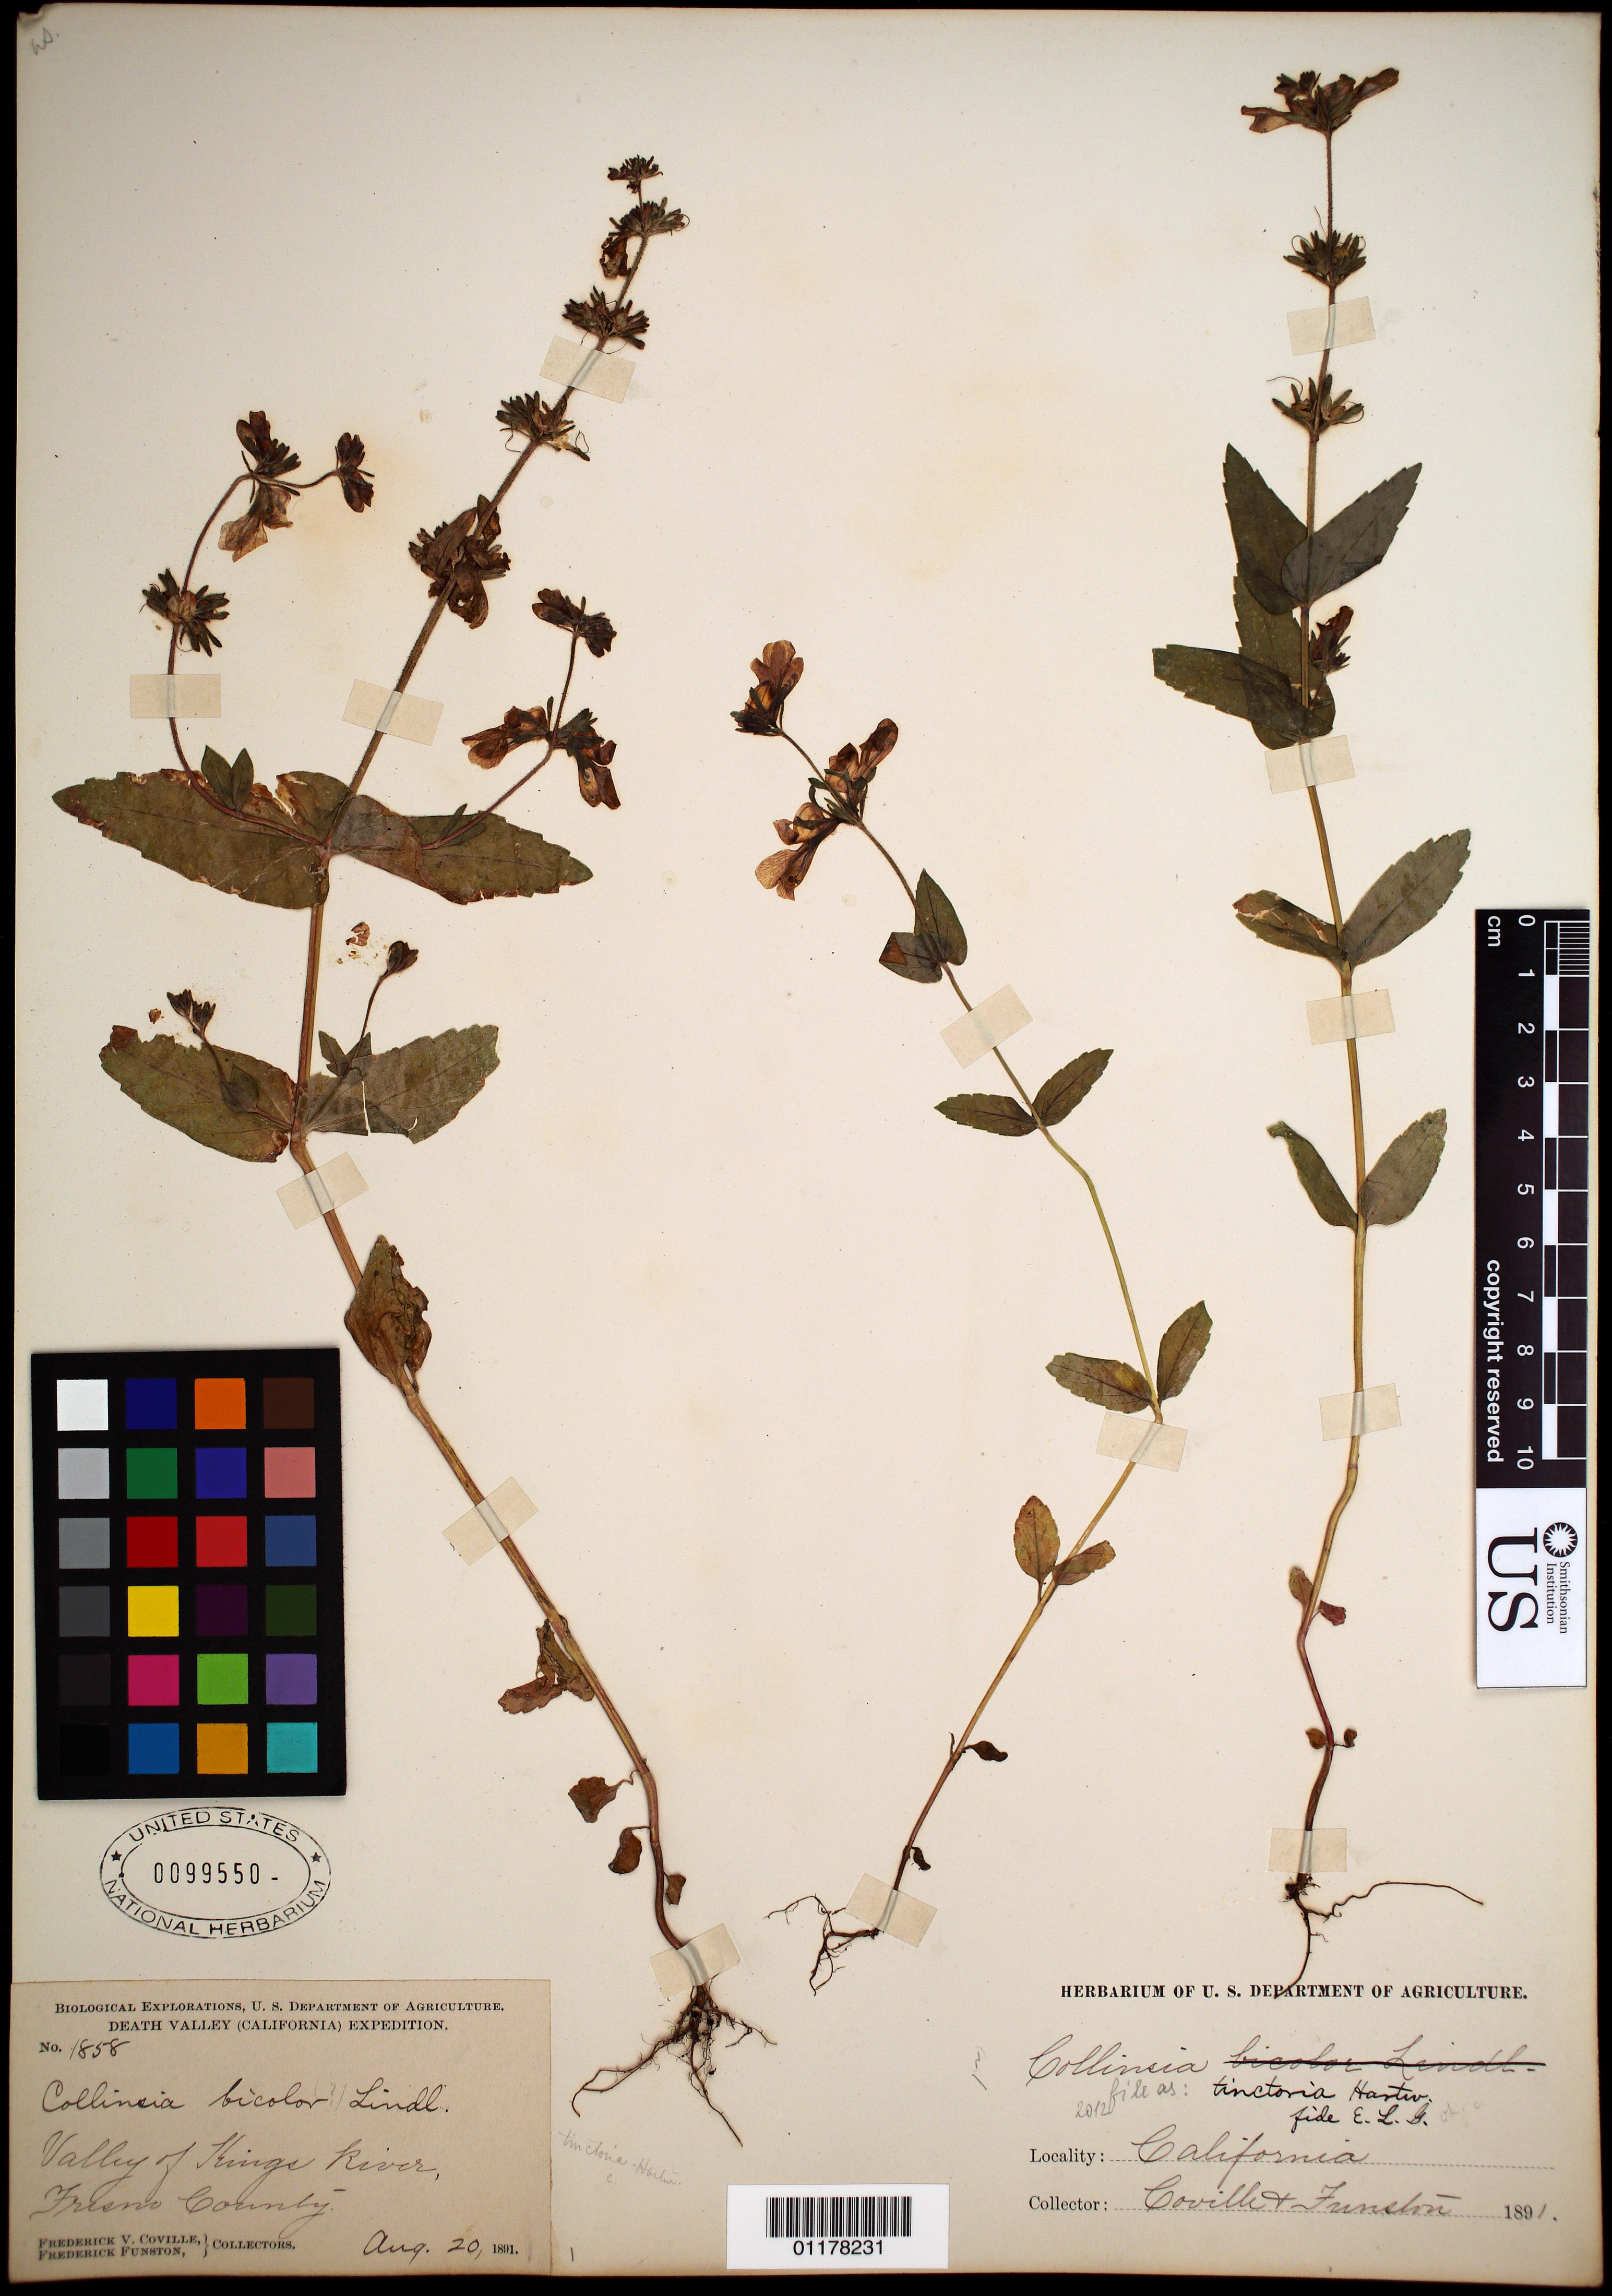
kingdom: Plantae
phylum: Tracheophyta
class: Magnoliopsida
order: Lamiales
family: Plantaginaceae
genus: Collinsia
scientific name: Collinsia tinctoria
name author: Hartw. ex Benth.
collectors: F. V. Coville & F. Funston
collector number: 1858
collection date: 1891-08-20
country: United States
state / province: California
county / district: Fresno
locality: Valley of King's River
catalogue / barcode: US 99550